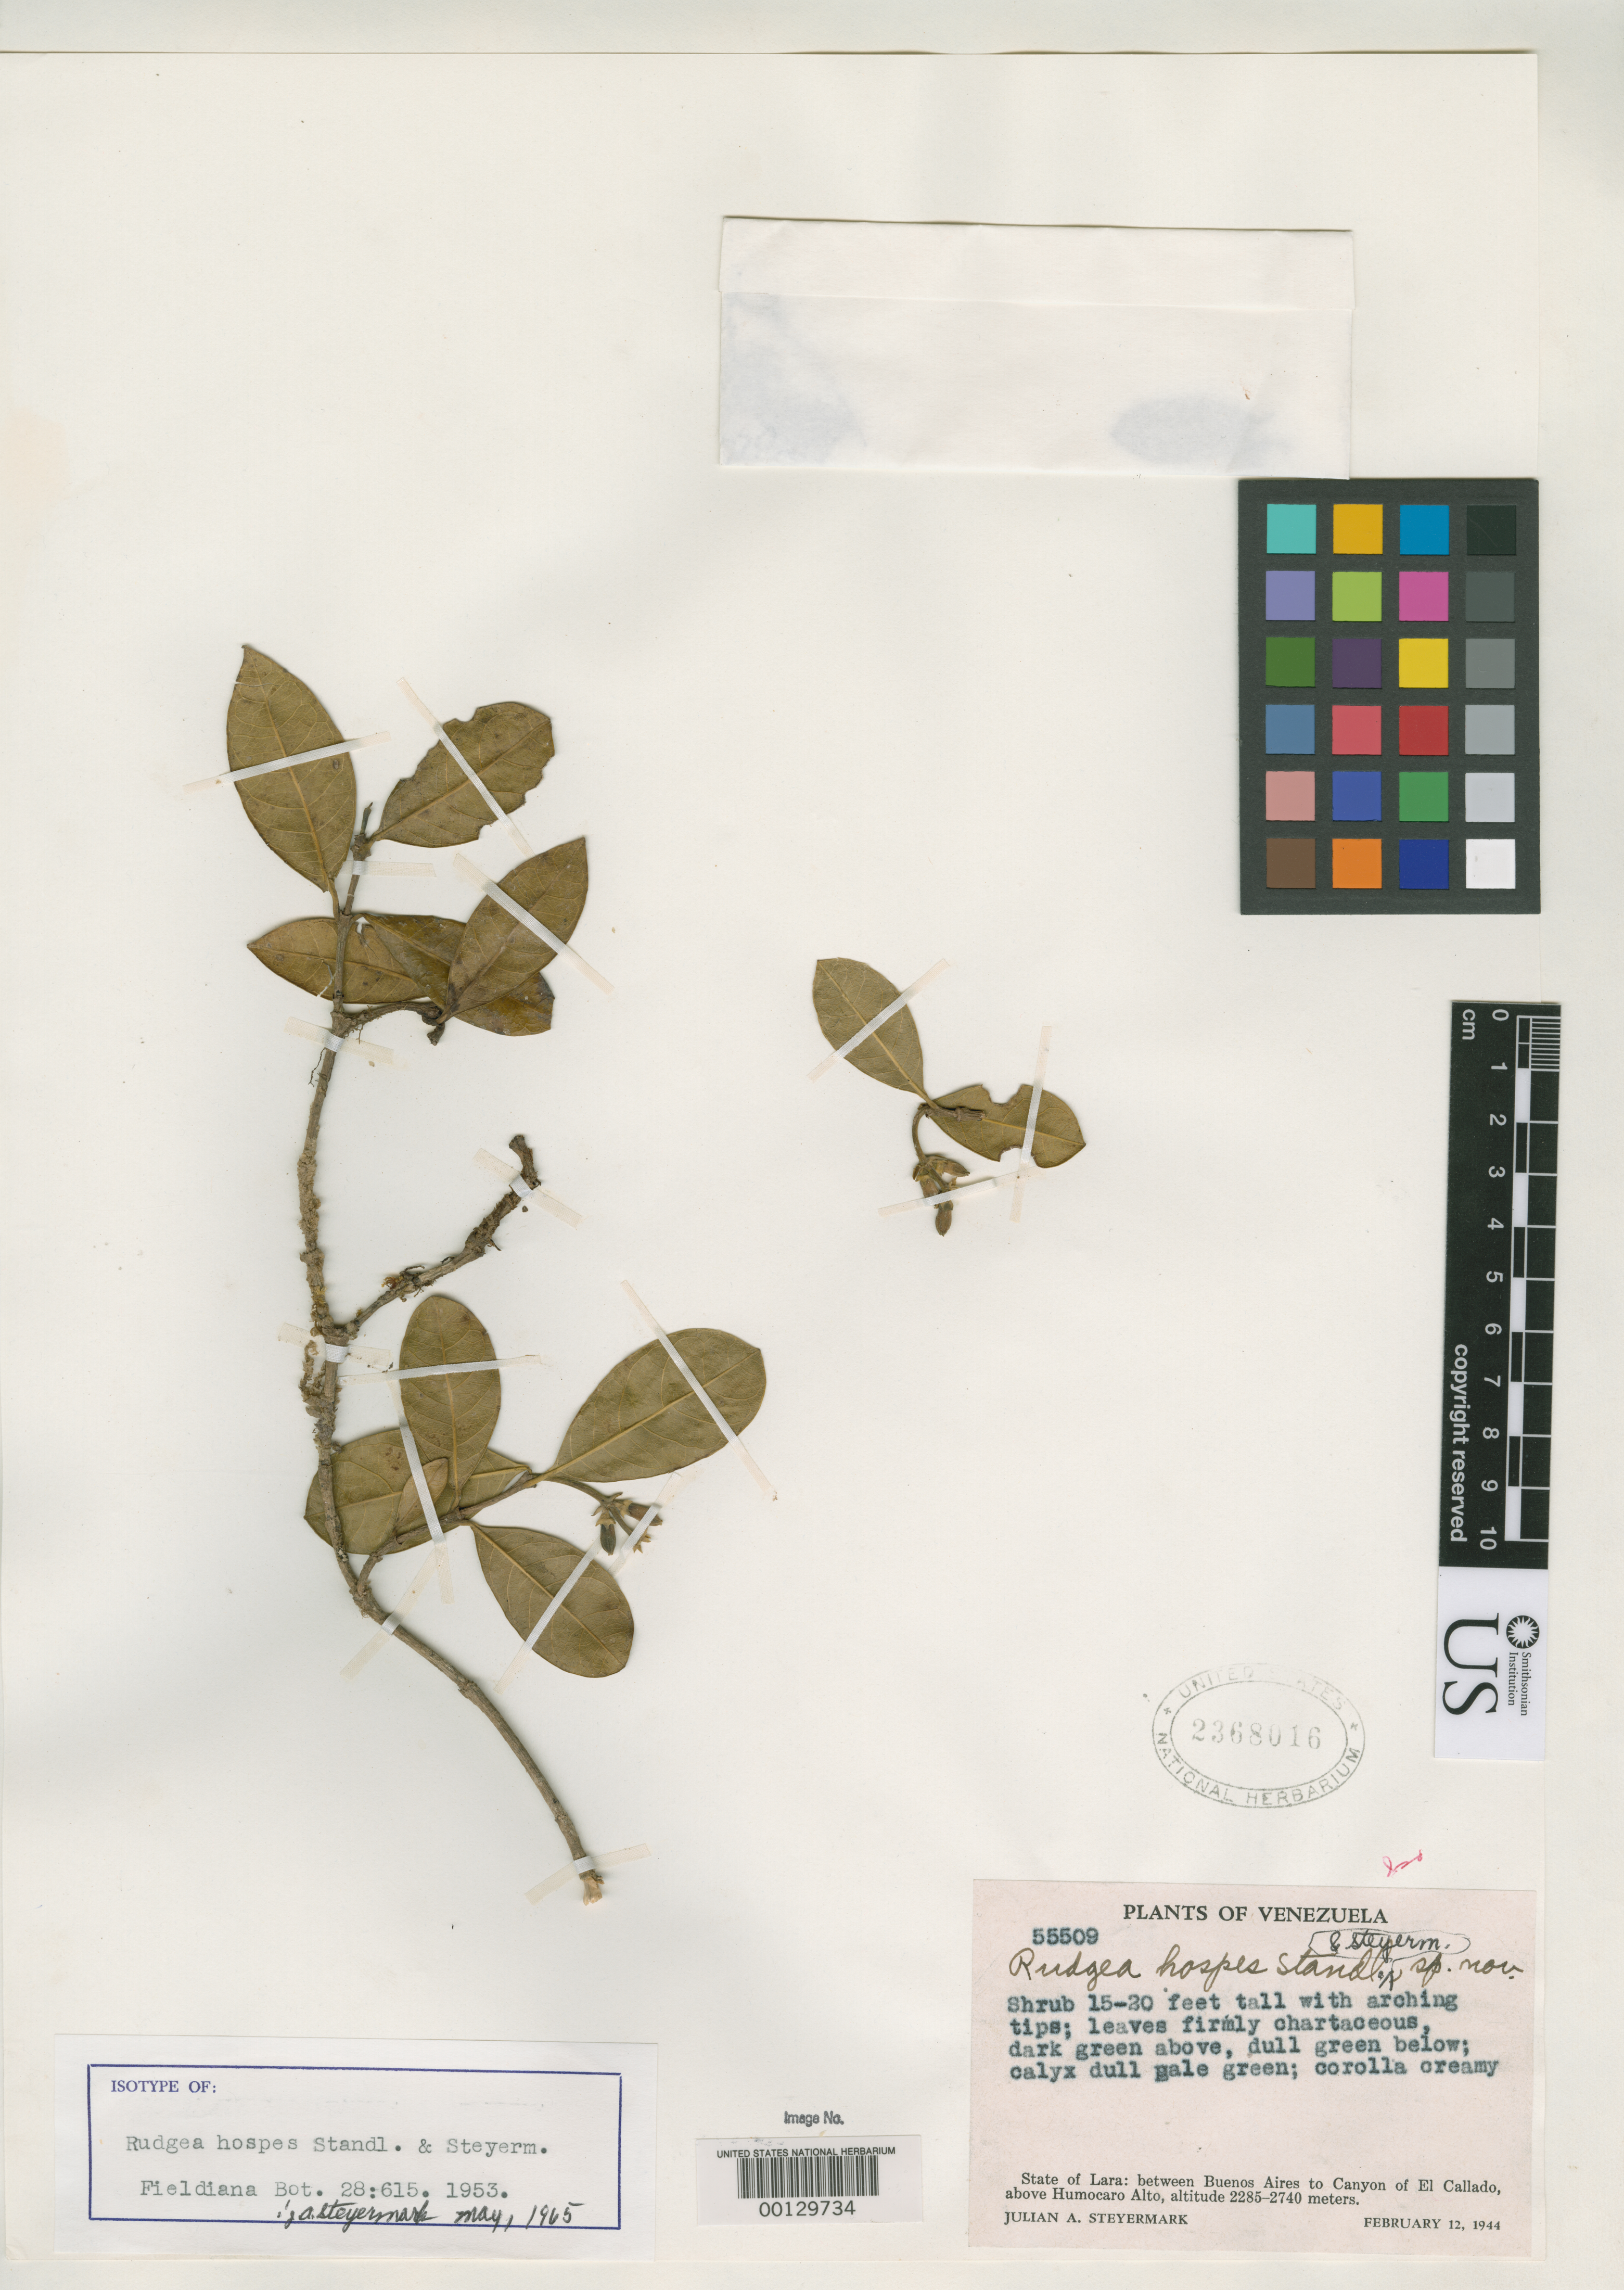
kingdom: Plantae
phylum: Tracheophyta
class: Magnoliopsida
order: Gentianales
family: Rubiaceae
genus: Rudgea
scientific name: Rudgea hospes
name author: Standl. & Steyerm.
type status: Isotype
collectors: J. Steyermark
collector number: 55509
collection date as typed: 12 Feb 1944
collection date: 1944-02-12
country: Venezuela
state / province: Lara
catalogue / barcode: US 2368016